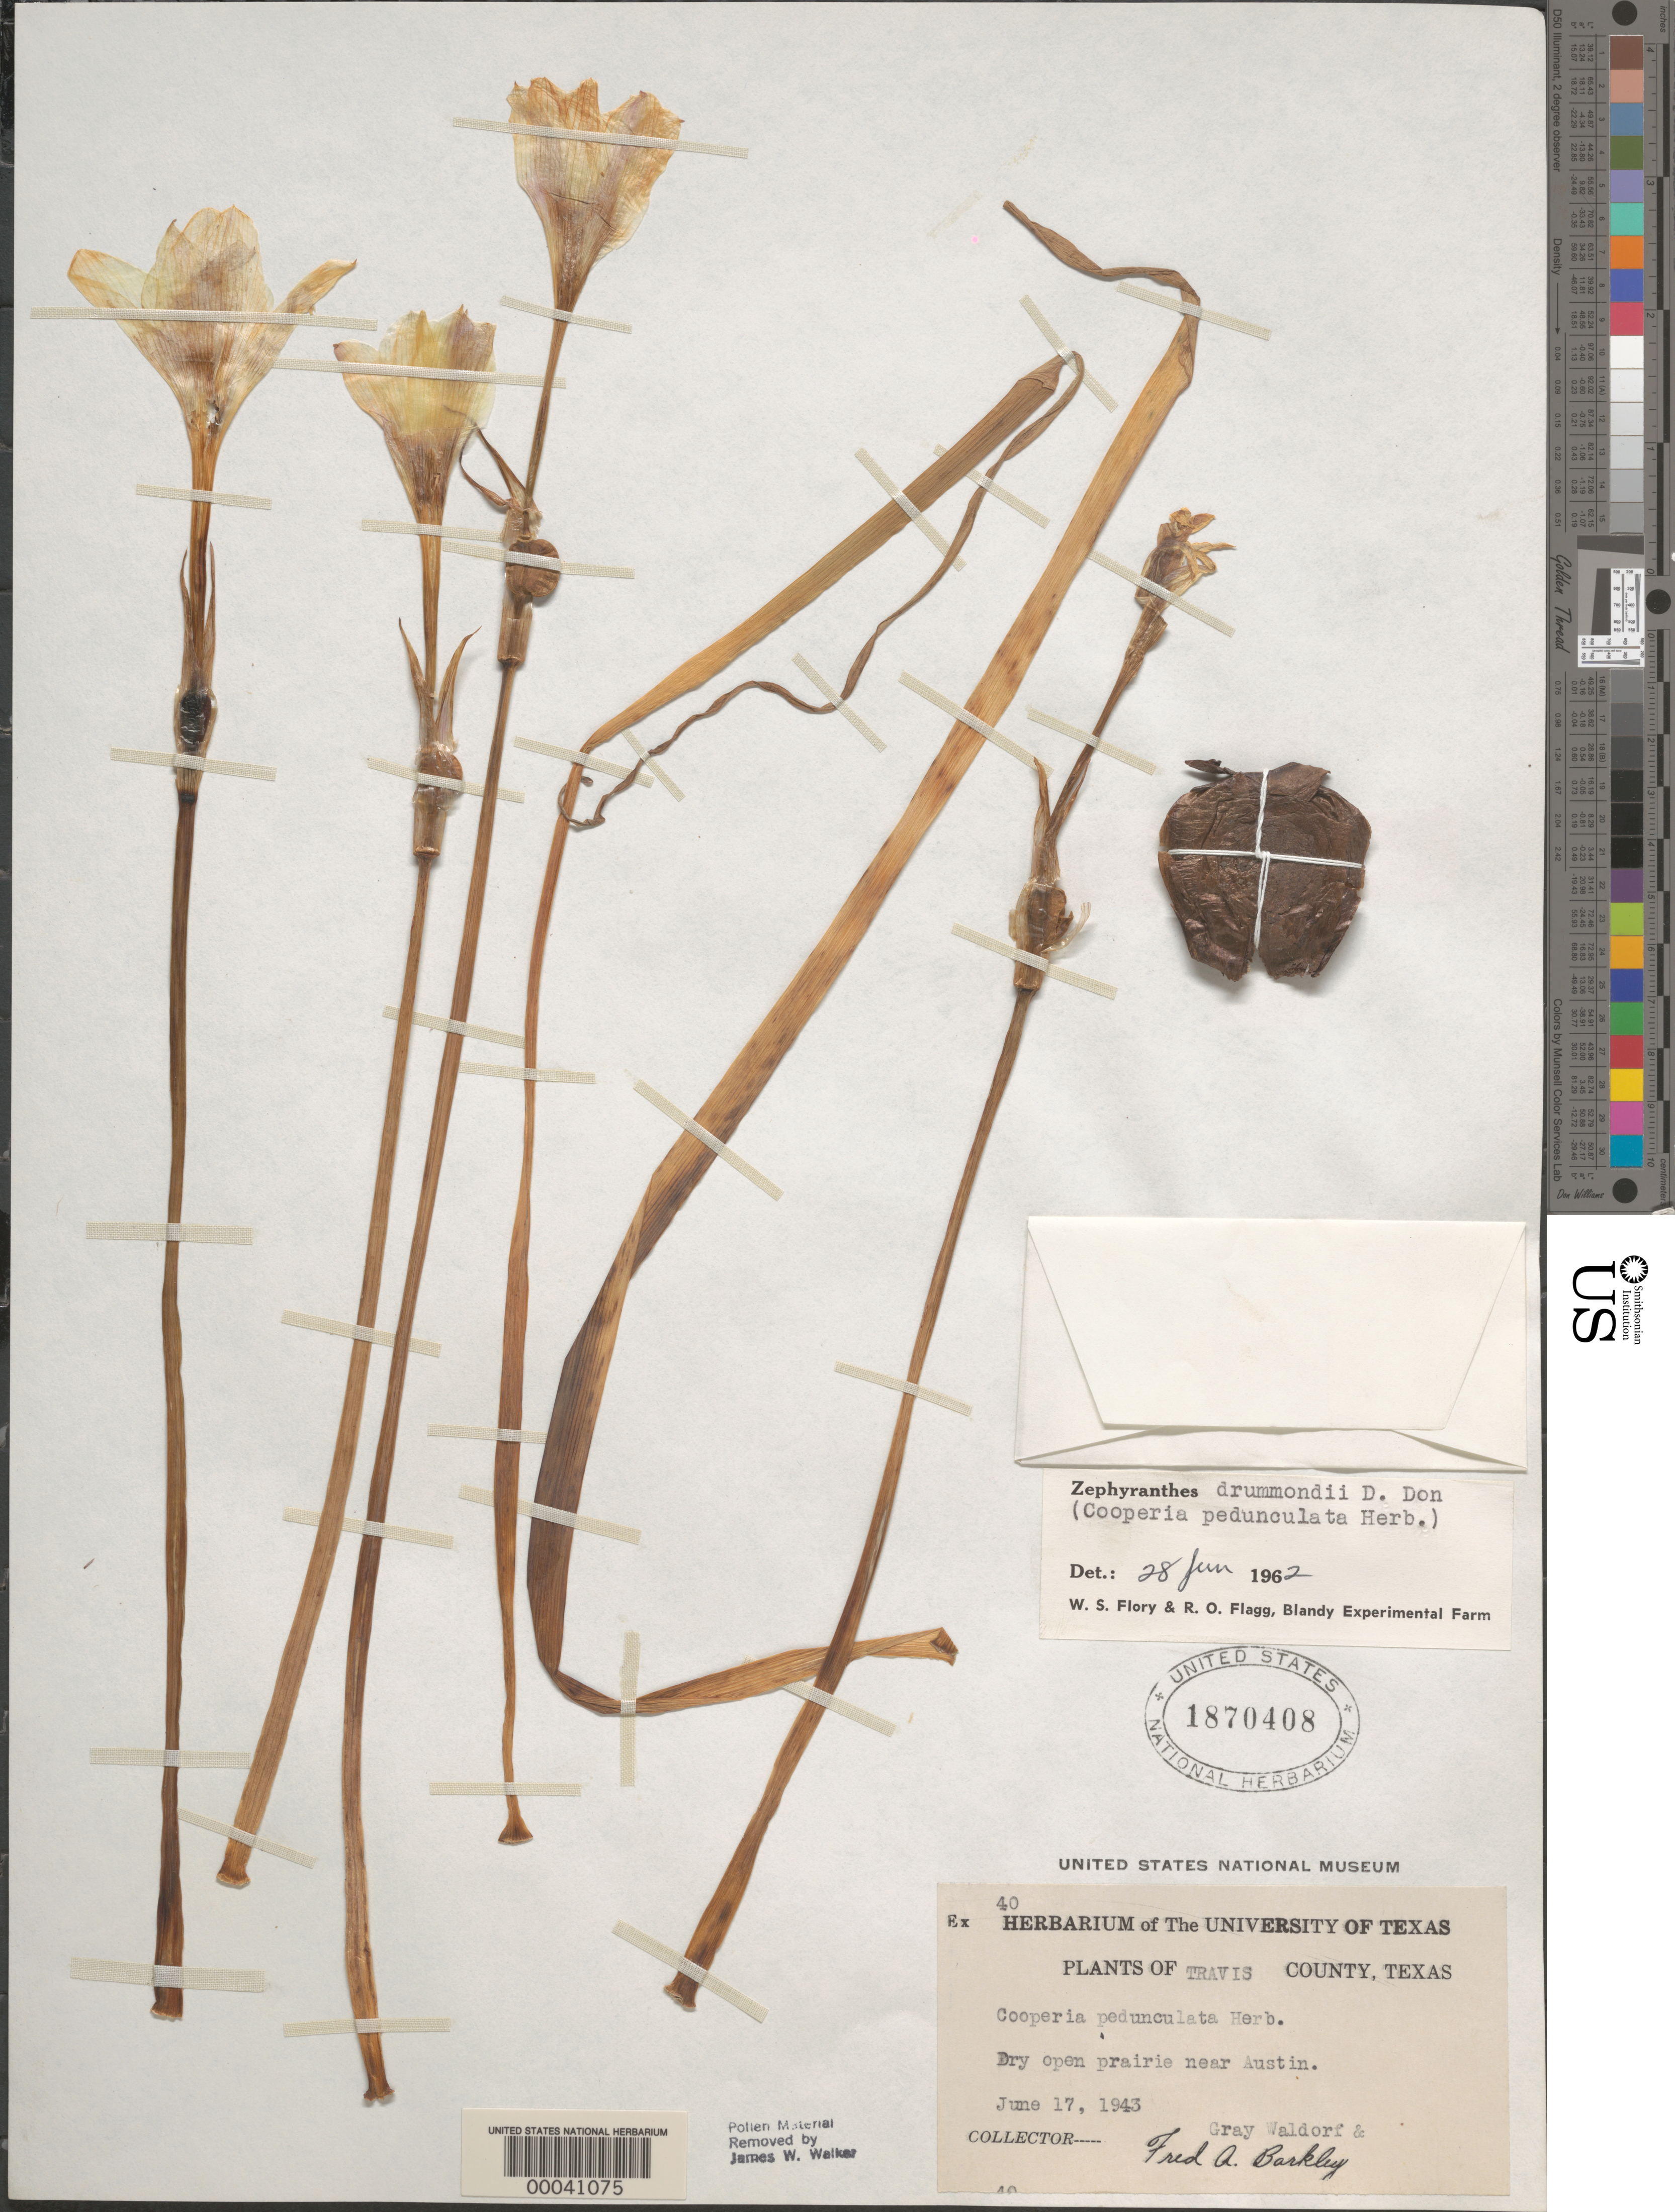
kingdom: Plantae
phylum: Tracheophyta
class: Liliopsida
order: Asparagales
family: Amaryllidaceae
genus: Zephyranthes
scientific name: Zephyranthes drummondii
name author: D. Don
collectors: G. Waldorf & F. A. Barkley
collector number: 40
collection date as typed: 17 Jun 1943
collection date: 1943-06-17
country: United States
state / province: Texas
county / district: Travis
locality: Near austin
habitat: Dry open prairie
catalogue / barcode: US 1870408